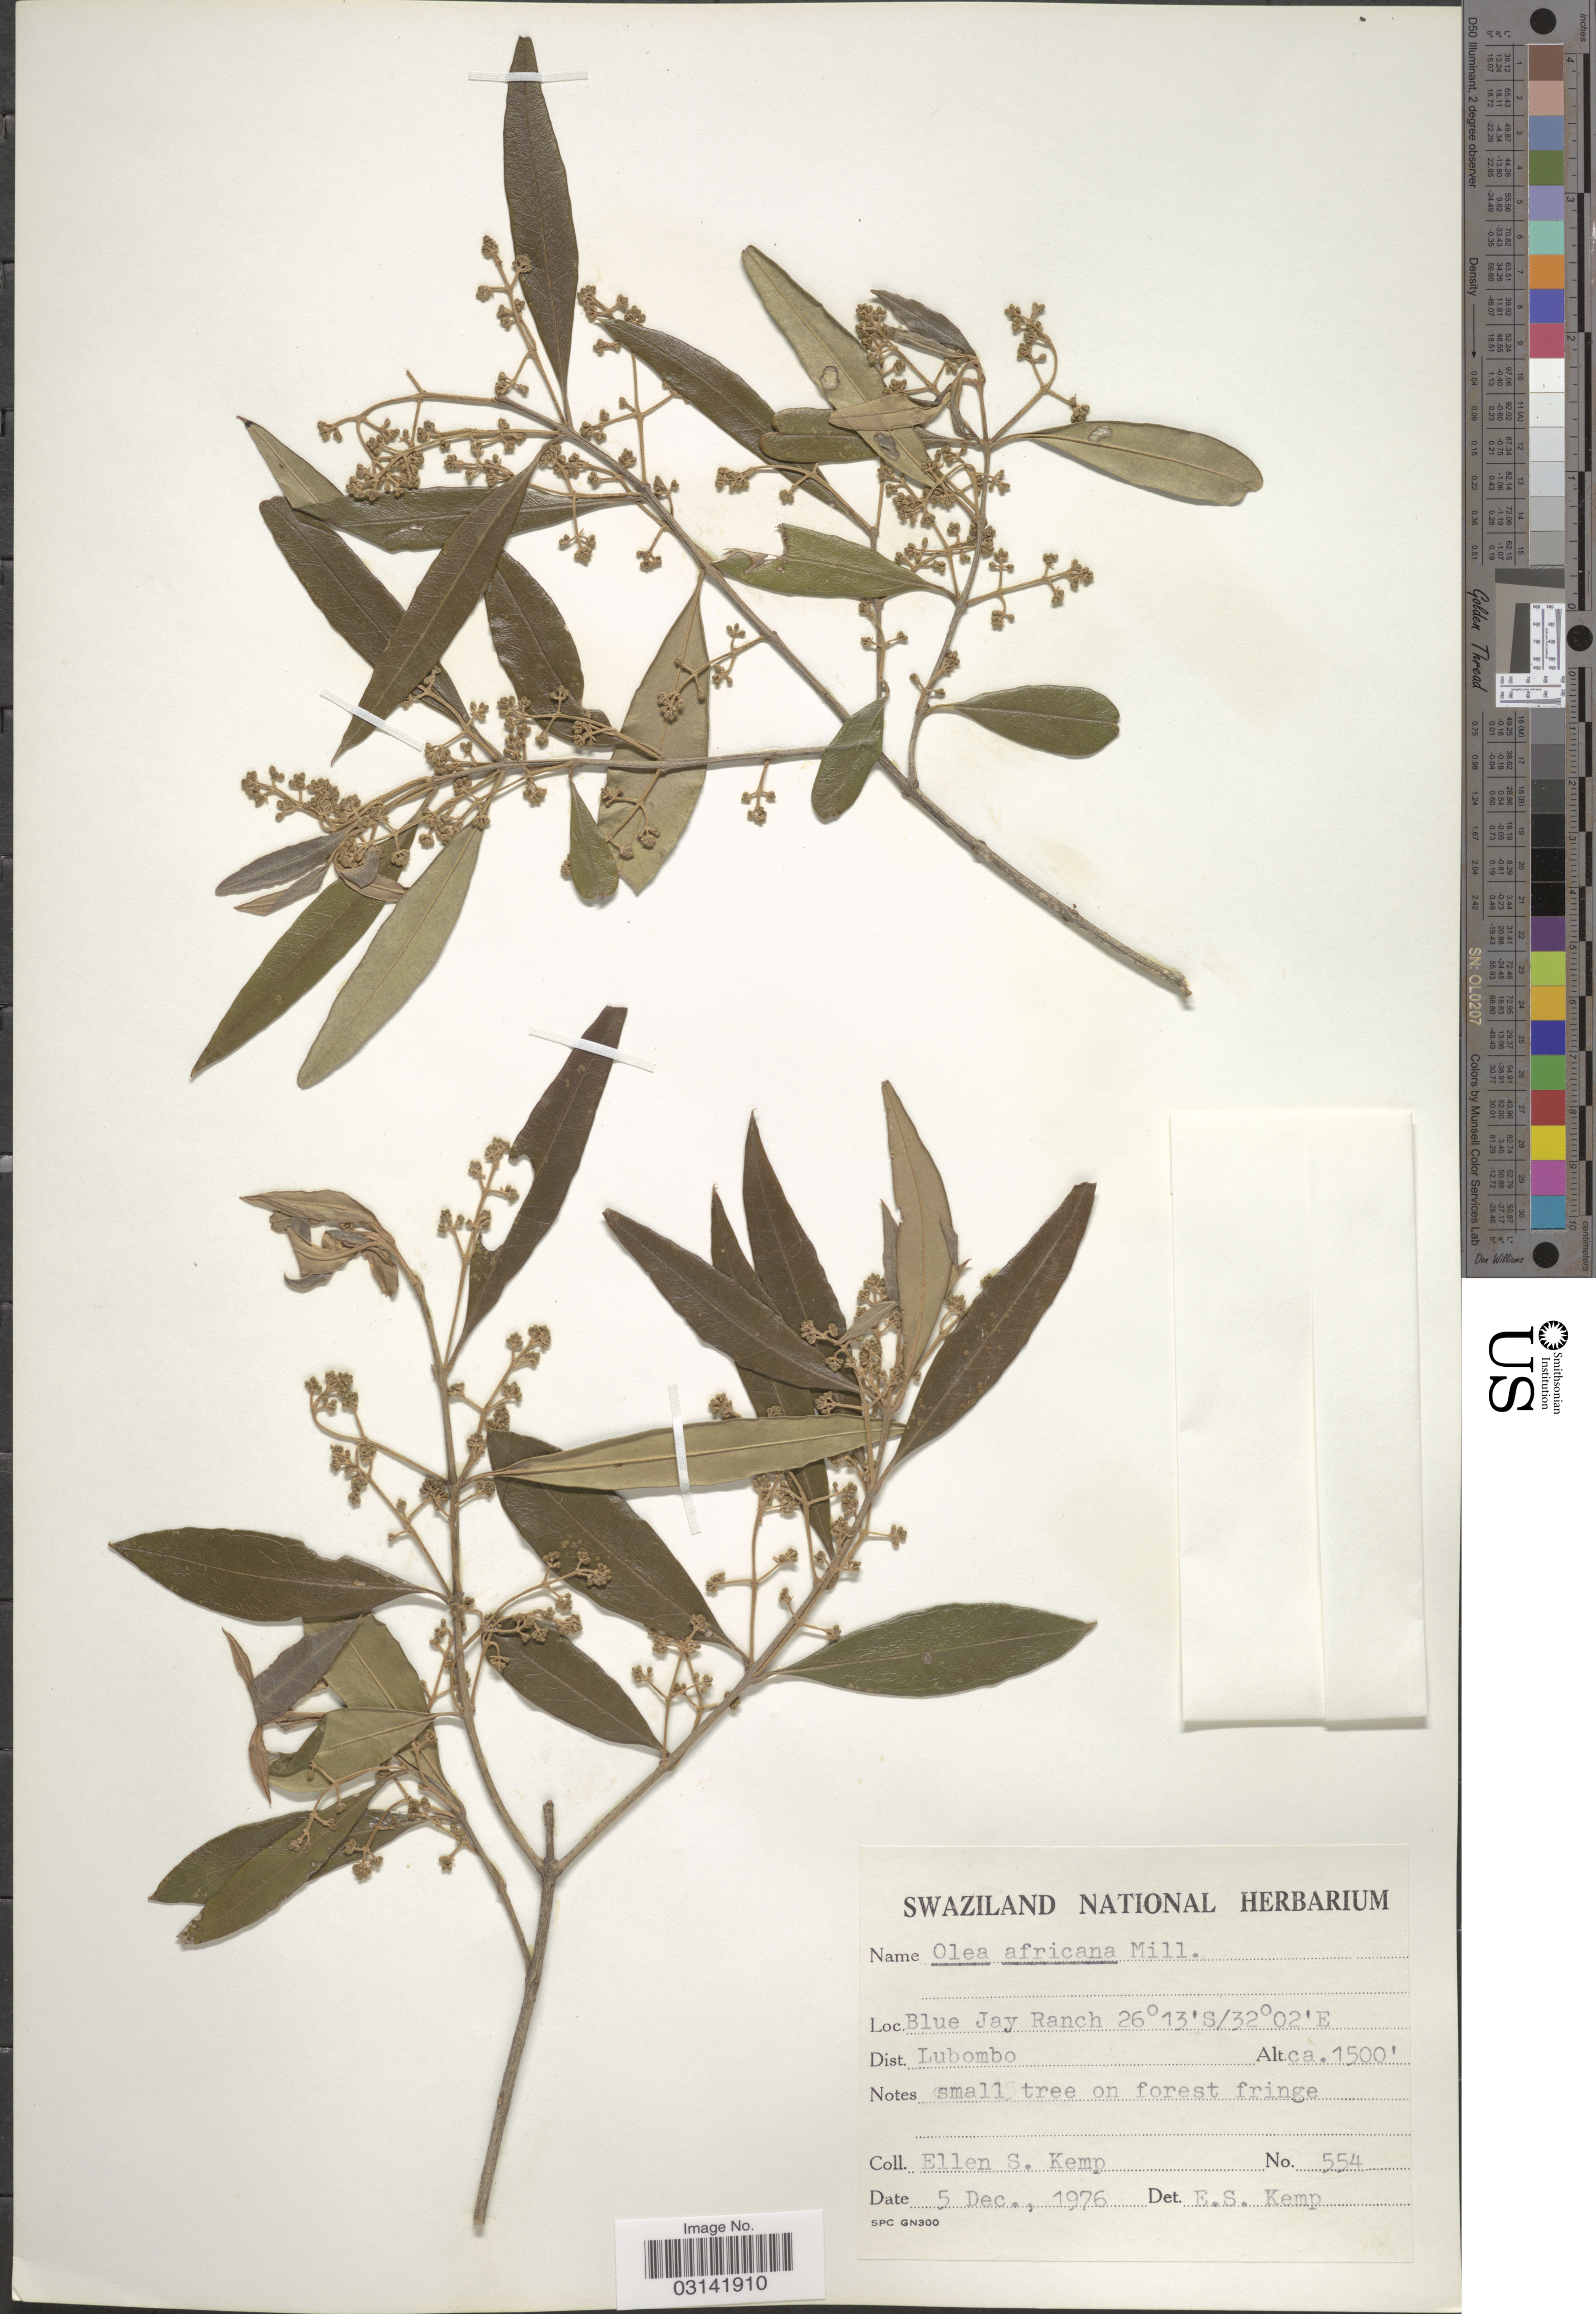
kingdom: Plantae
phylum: Tracheophyta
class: Magnoliopsida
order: Lamiales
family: Oleaceae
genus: Olea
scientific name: Olea africana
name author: Mill.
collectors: E. S. Kemp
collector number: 554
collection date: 1976-12-05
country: Eswatini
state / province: Lubombo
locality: Blue Jay Ranch, Dist. Lubombo.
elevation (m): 457